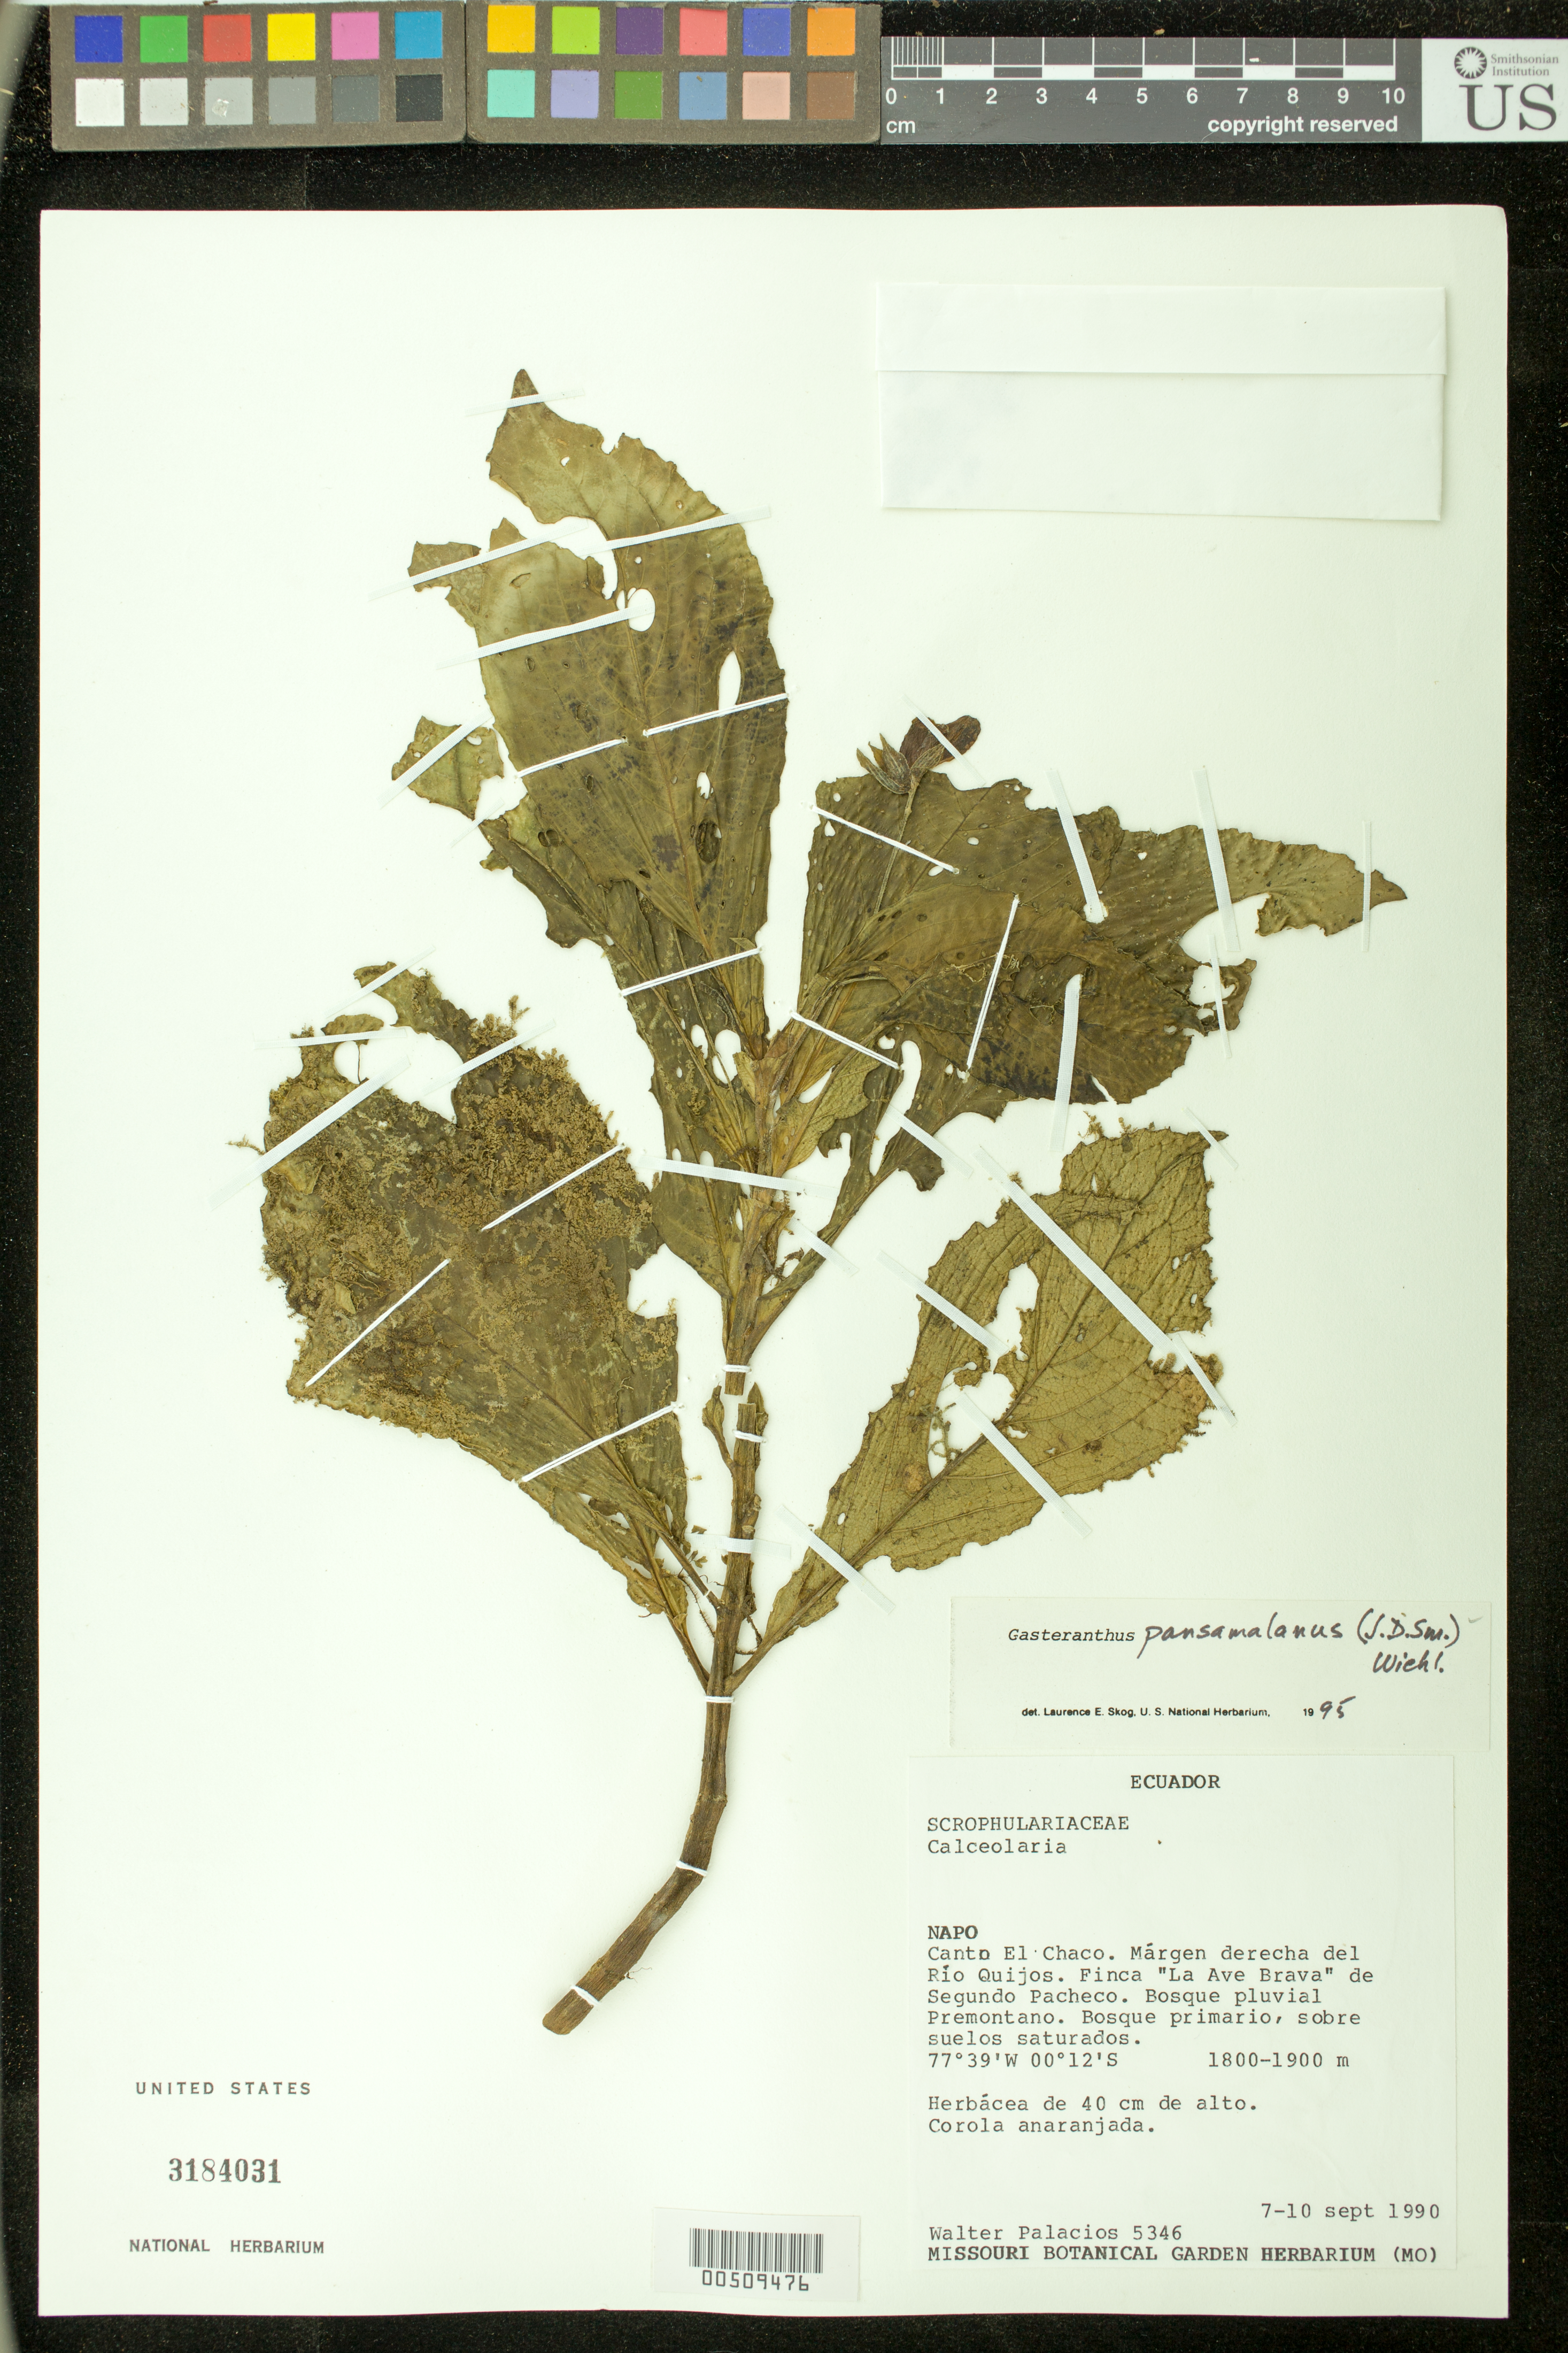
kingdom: Plantae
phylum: Tracheophyta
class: Magnoliopsida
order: Lamiales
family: Gesneriaceae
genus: Gasteranthus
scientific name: Gasteranthus pansamalanus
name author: (Donn. Sm.) Wiehler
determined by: Skog, Laurence E.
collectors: W. Palacios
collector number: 5346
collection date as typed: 7-10 Sep 1990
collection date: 1990-09-07/1990-09-10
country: Ecuador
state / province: Napo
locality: Canton El Chaco, margen derecha del Rio Quijos, finca "La Ave Brava" de Segundo Pacheco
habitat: Bosque pluvial premontano; bosque primario, sobre suelos saturados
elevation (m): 1800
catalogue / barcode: US 3184031